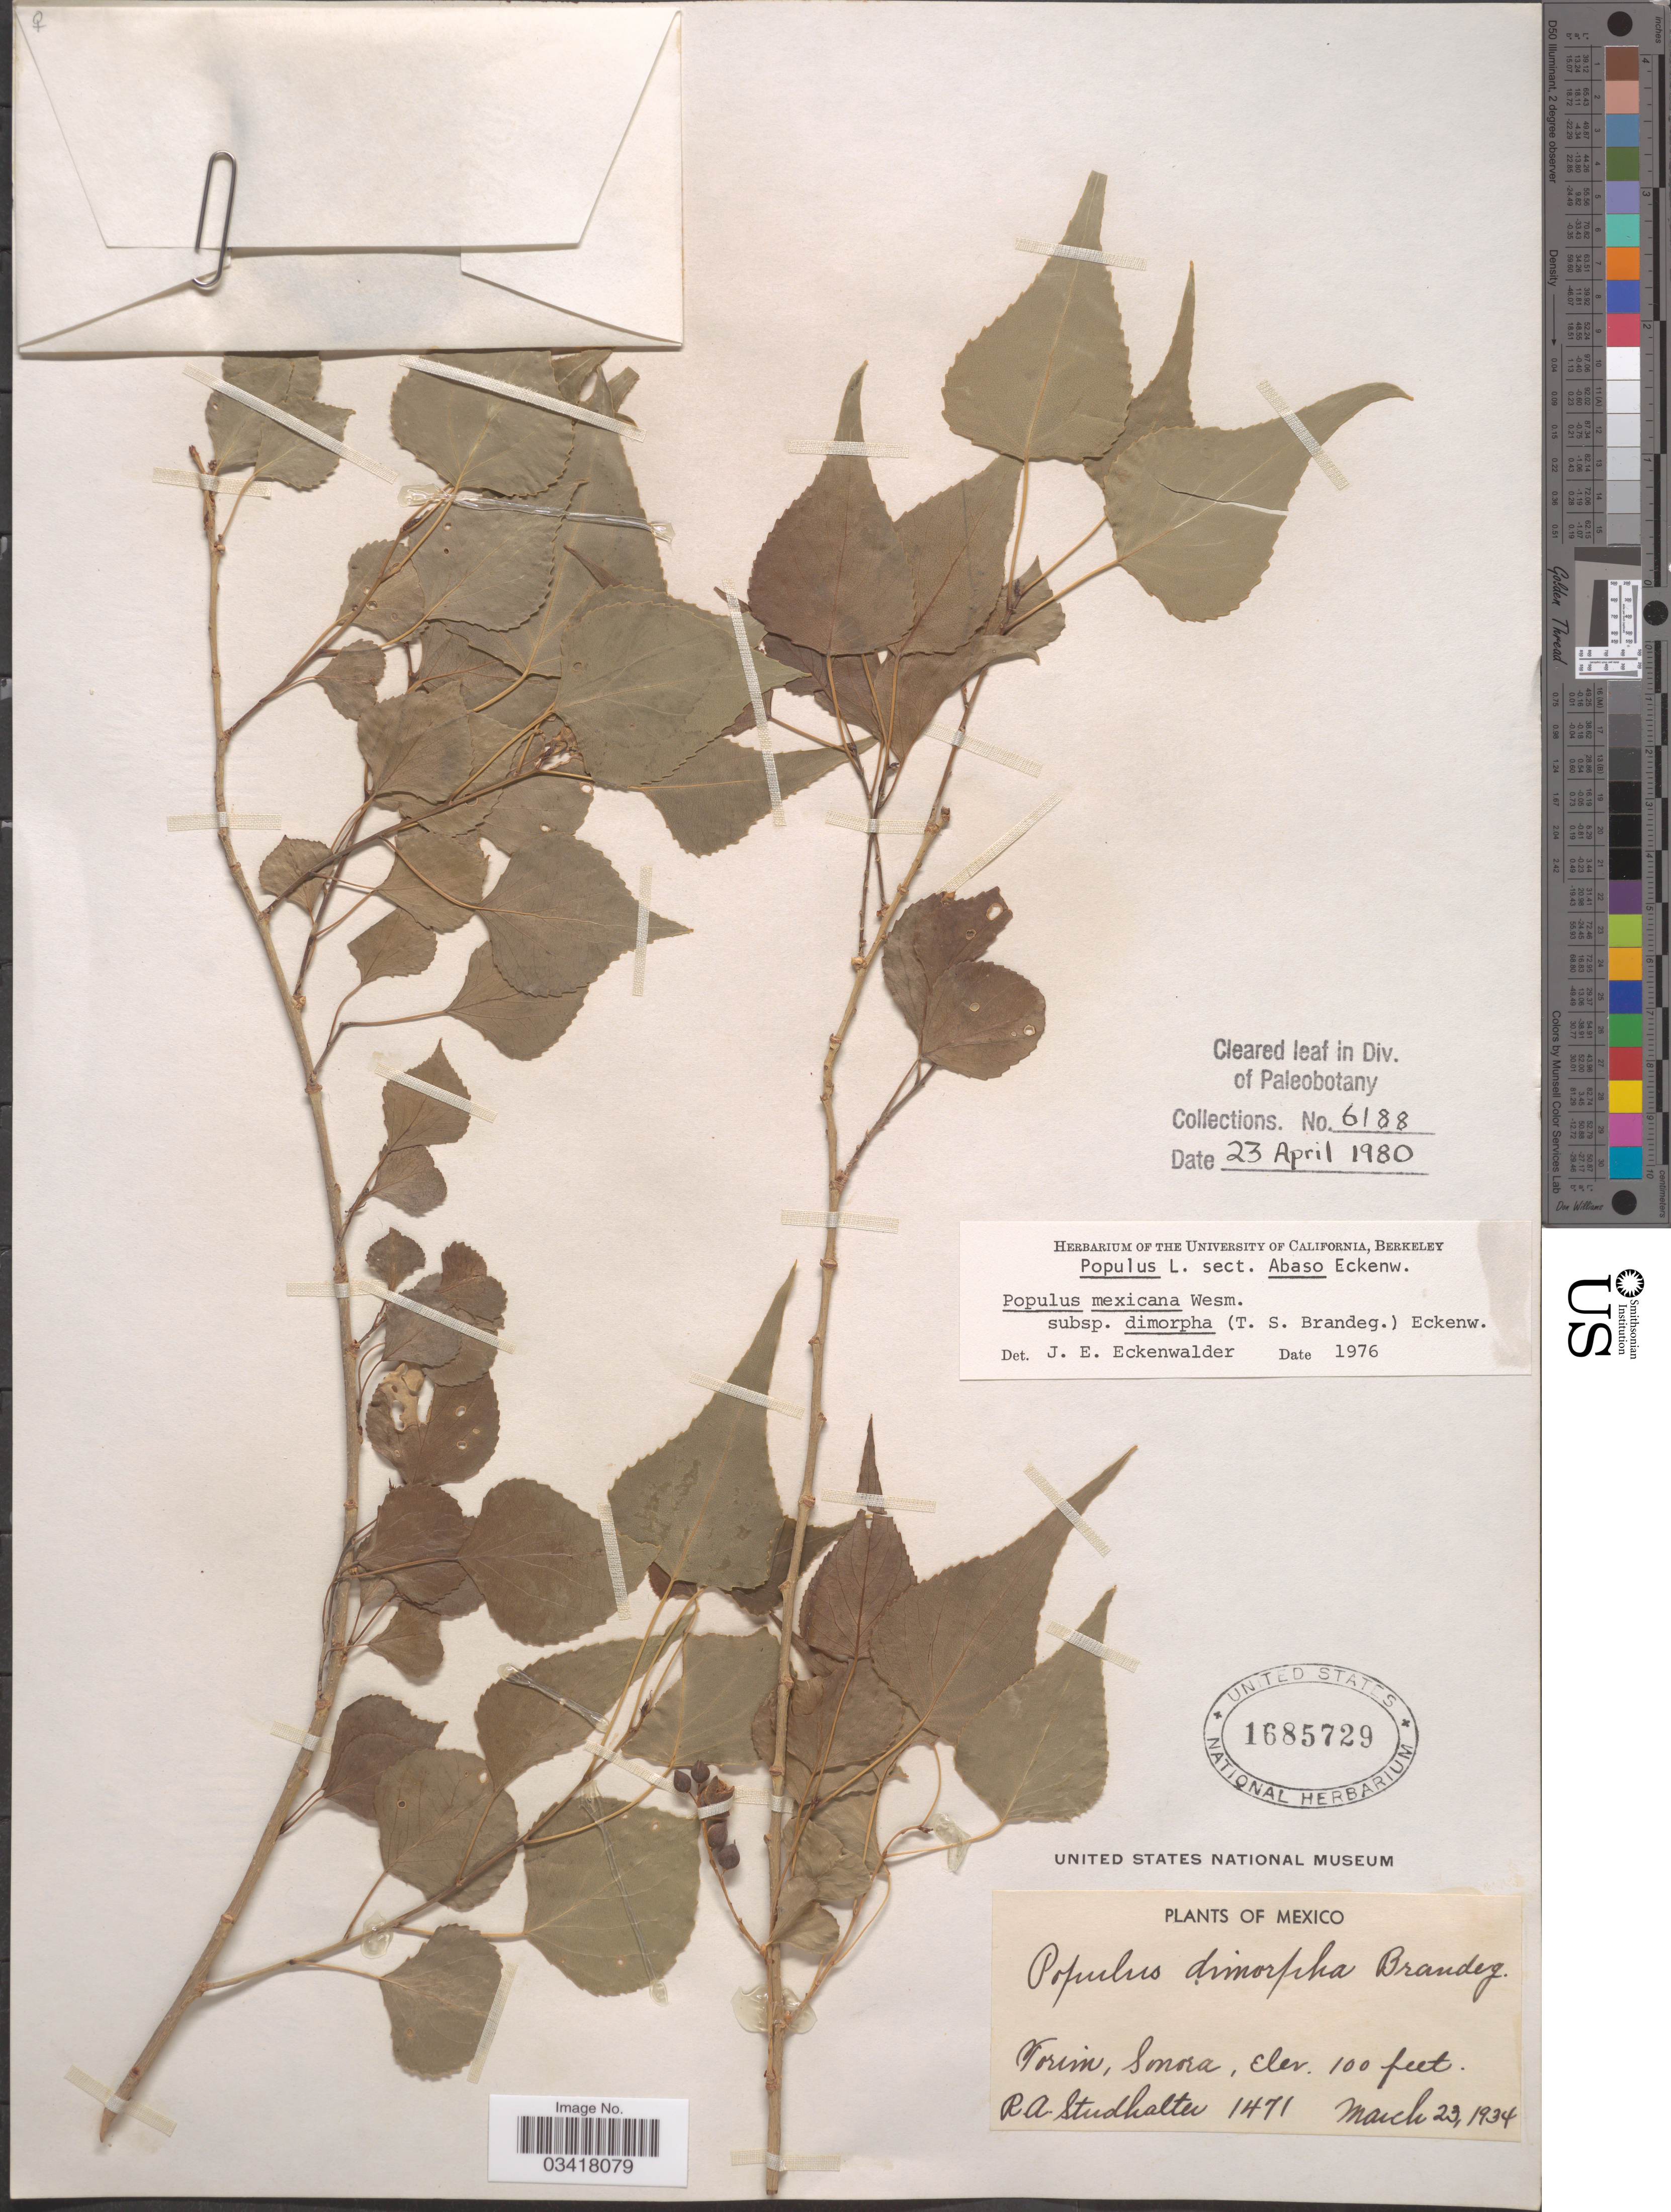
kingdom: Plantae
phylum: Tracheophyta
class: Magnoliopsida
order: Malpighiales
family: Salicaceae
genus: Populus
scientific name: Populus mexicana subsp. dimorpha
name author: (Brandegee) Eckenw.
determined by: Eckenwalder, James E.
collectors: R. Studhalter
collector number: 1471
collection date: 1934-03-23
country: Mexico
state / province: Sonora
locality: Torim.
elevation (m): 30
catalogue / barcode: US 1685729